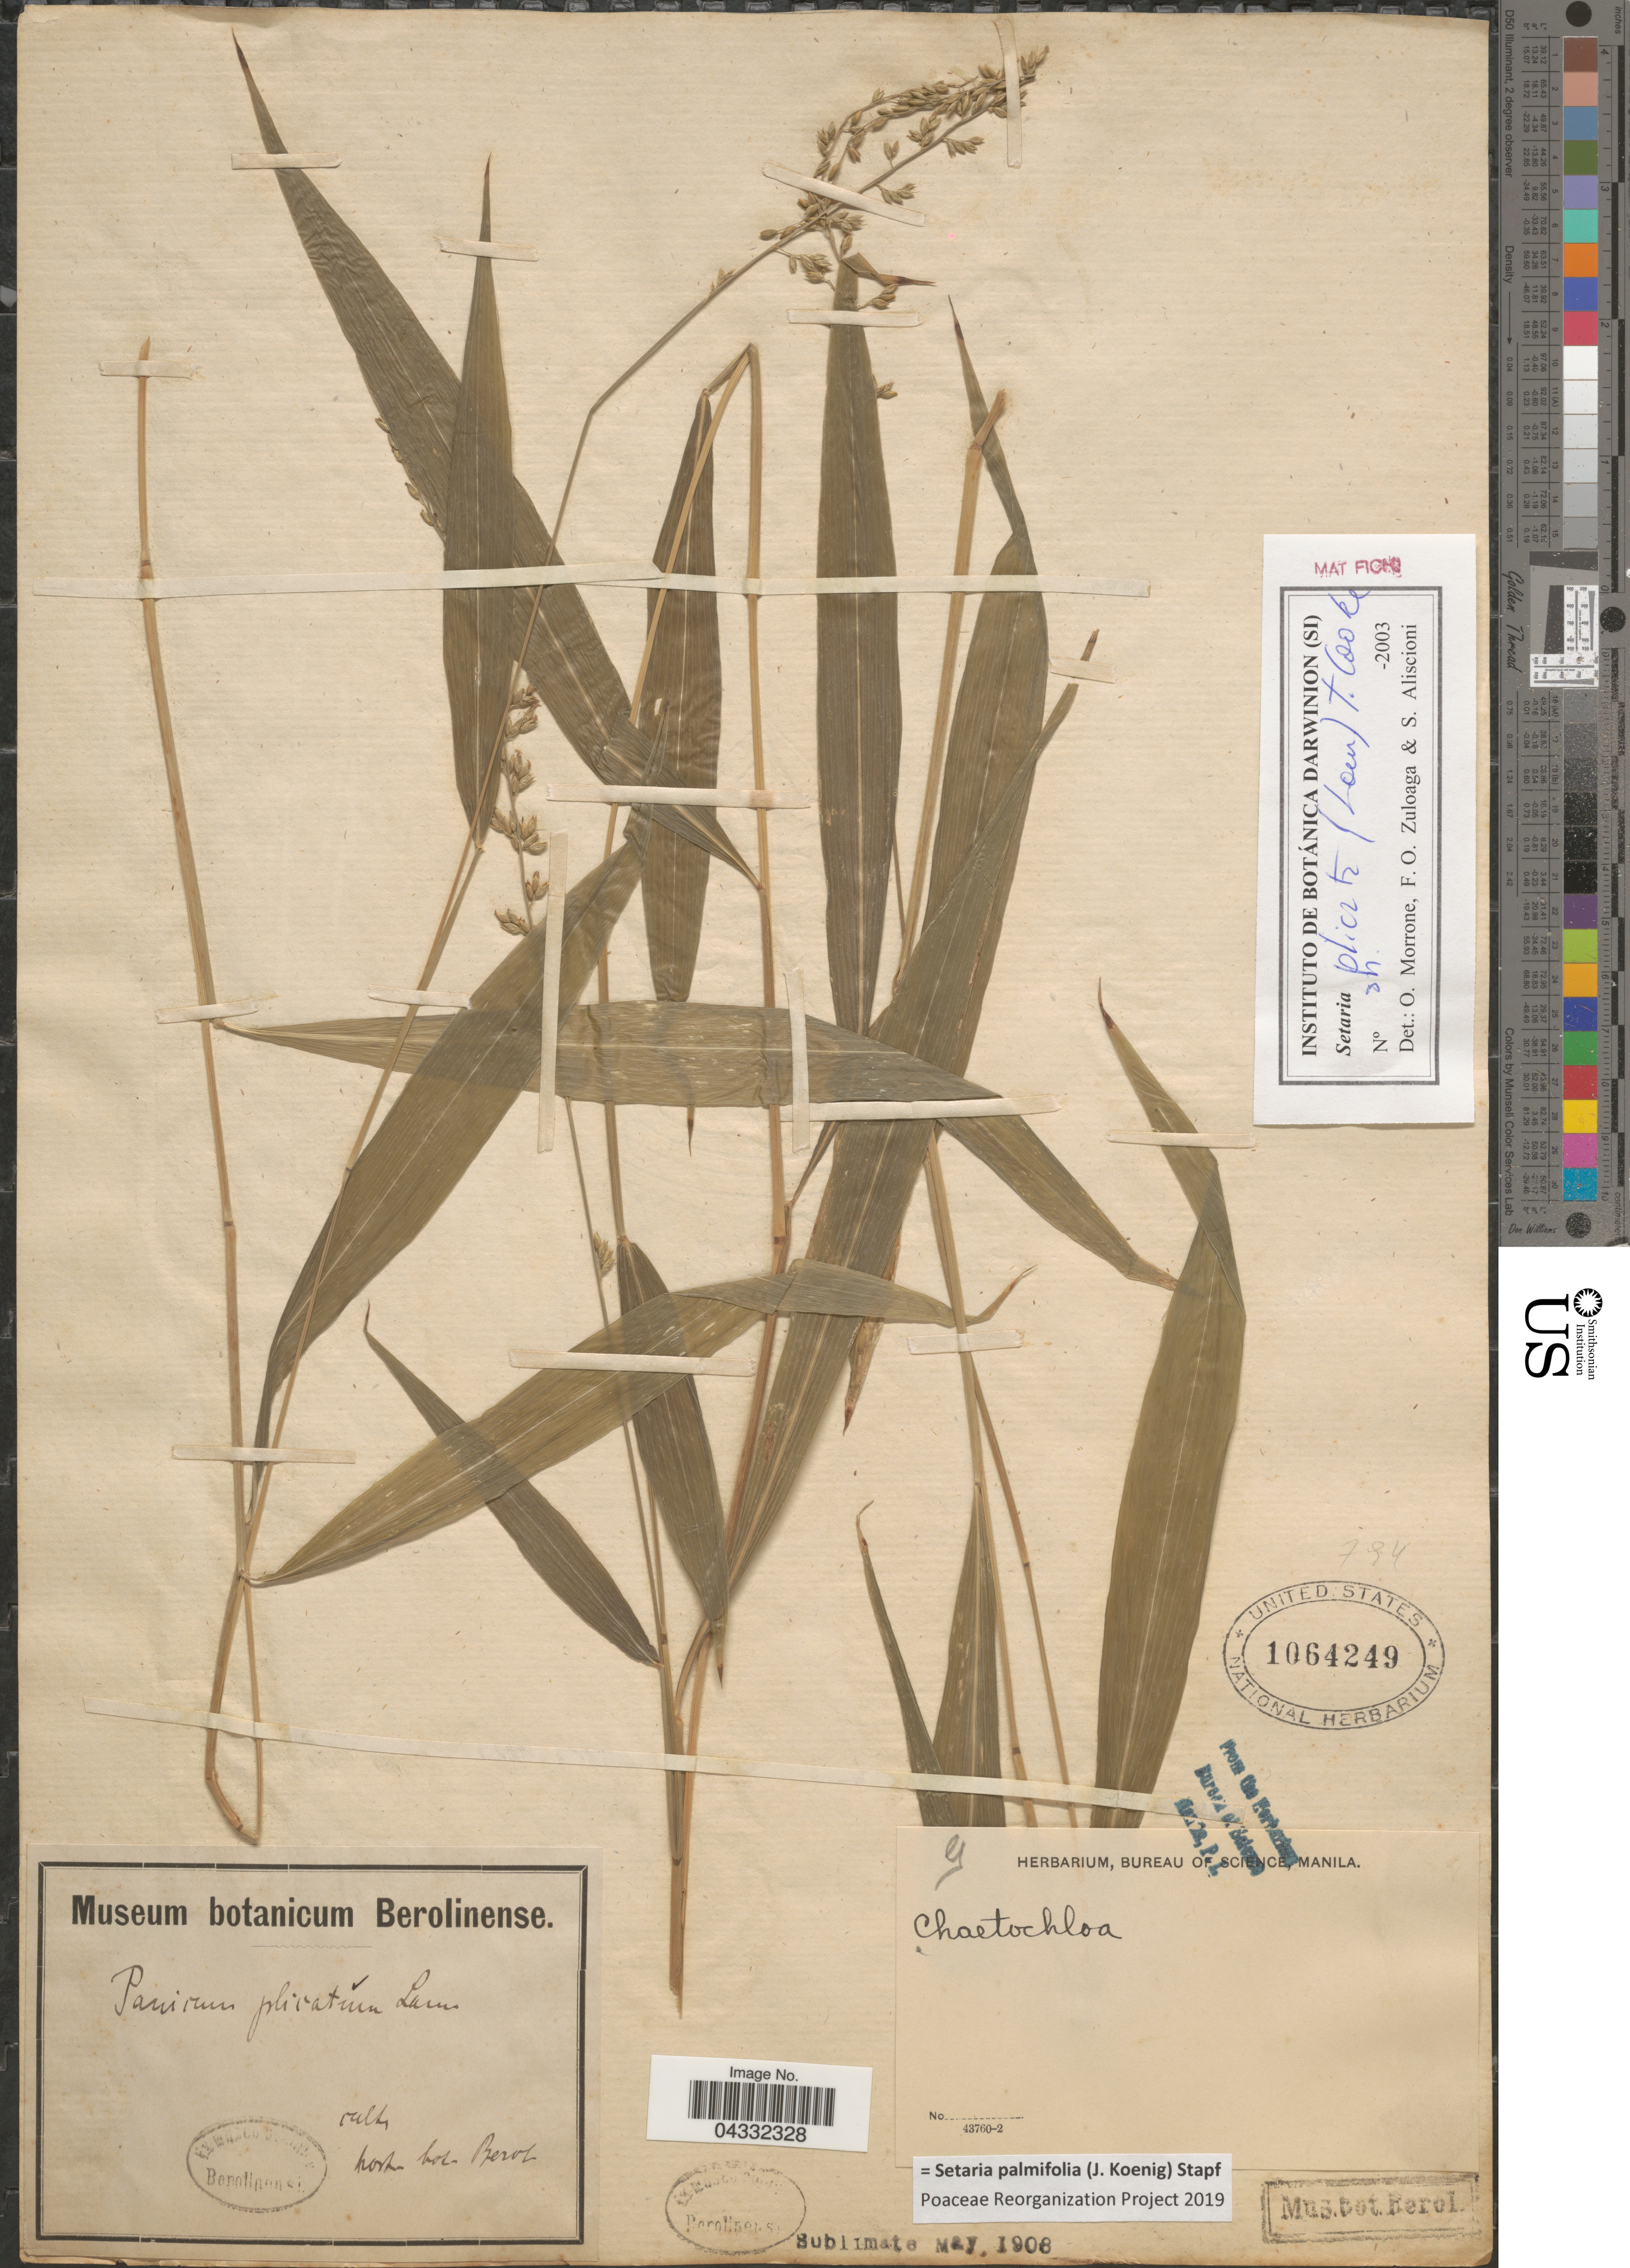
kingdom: Plantae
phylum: Tracheophyta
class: Liliopsida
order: Poales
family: Poaceae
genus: Setaria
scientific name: Setaria palmifolia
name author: (J. Koenig) Stapf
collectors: ex Museo Botanico Berolinensi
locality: Hort. bot. Berol.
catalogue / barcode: US 1064249